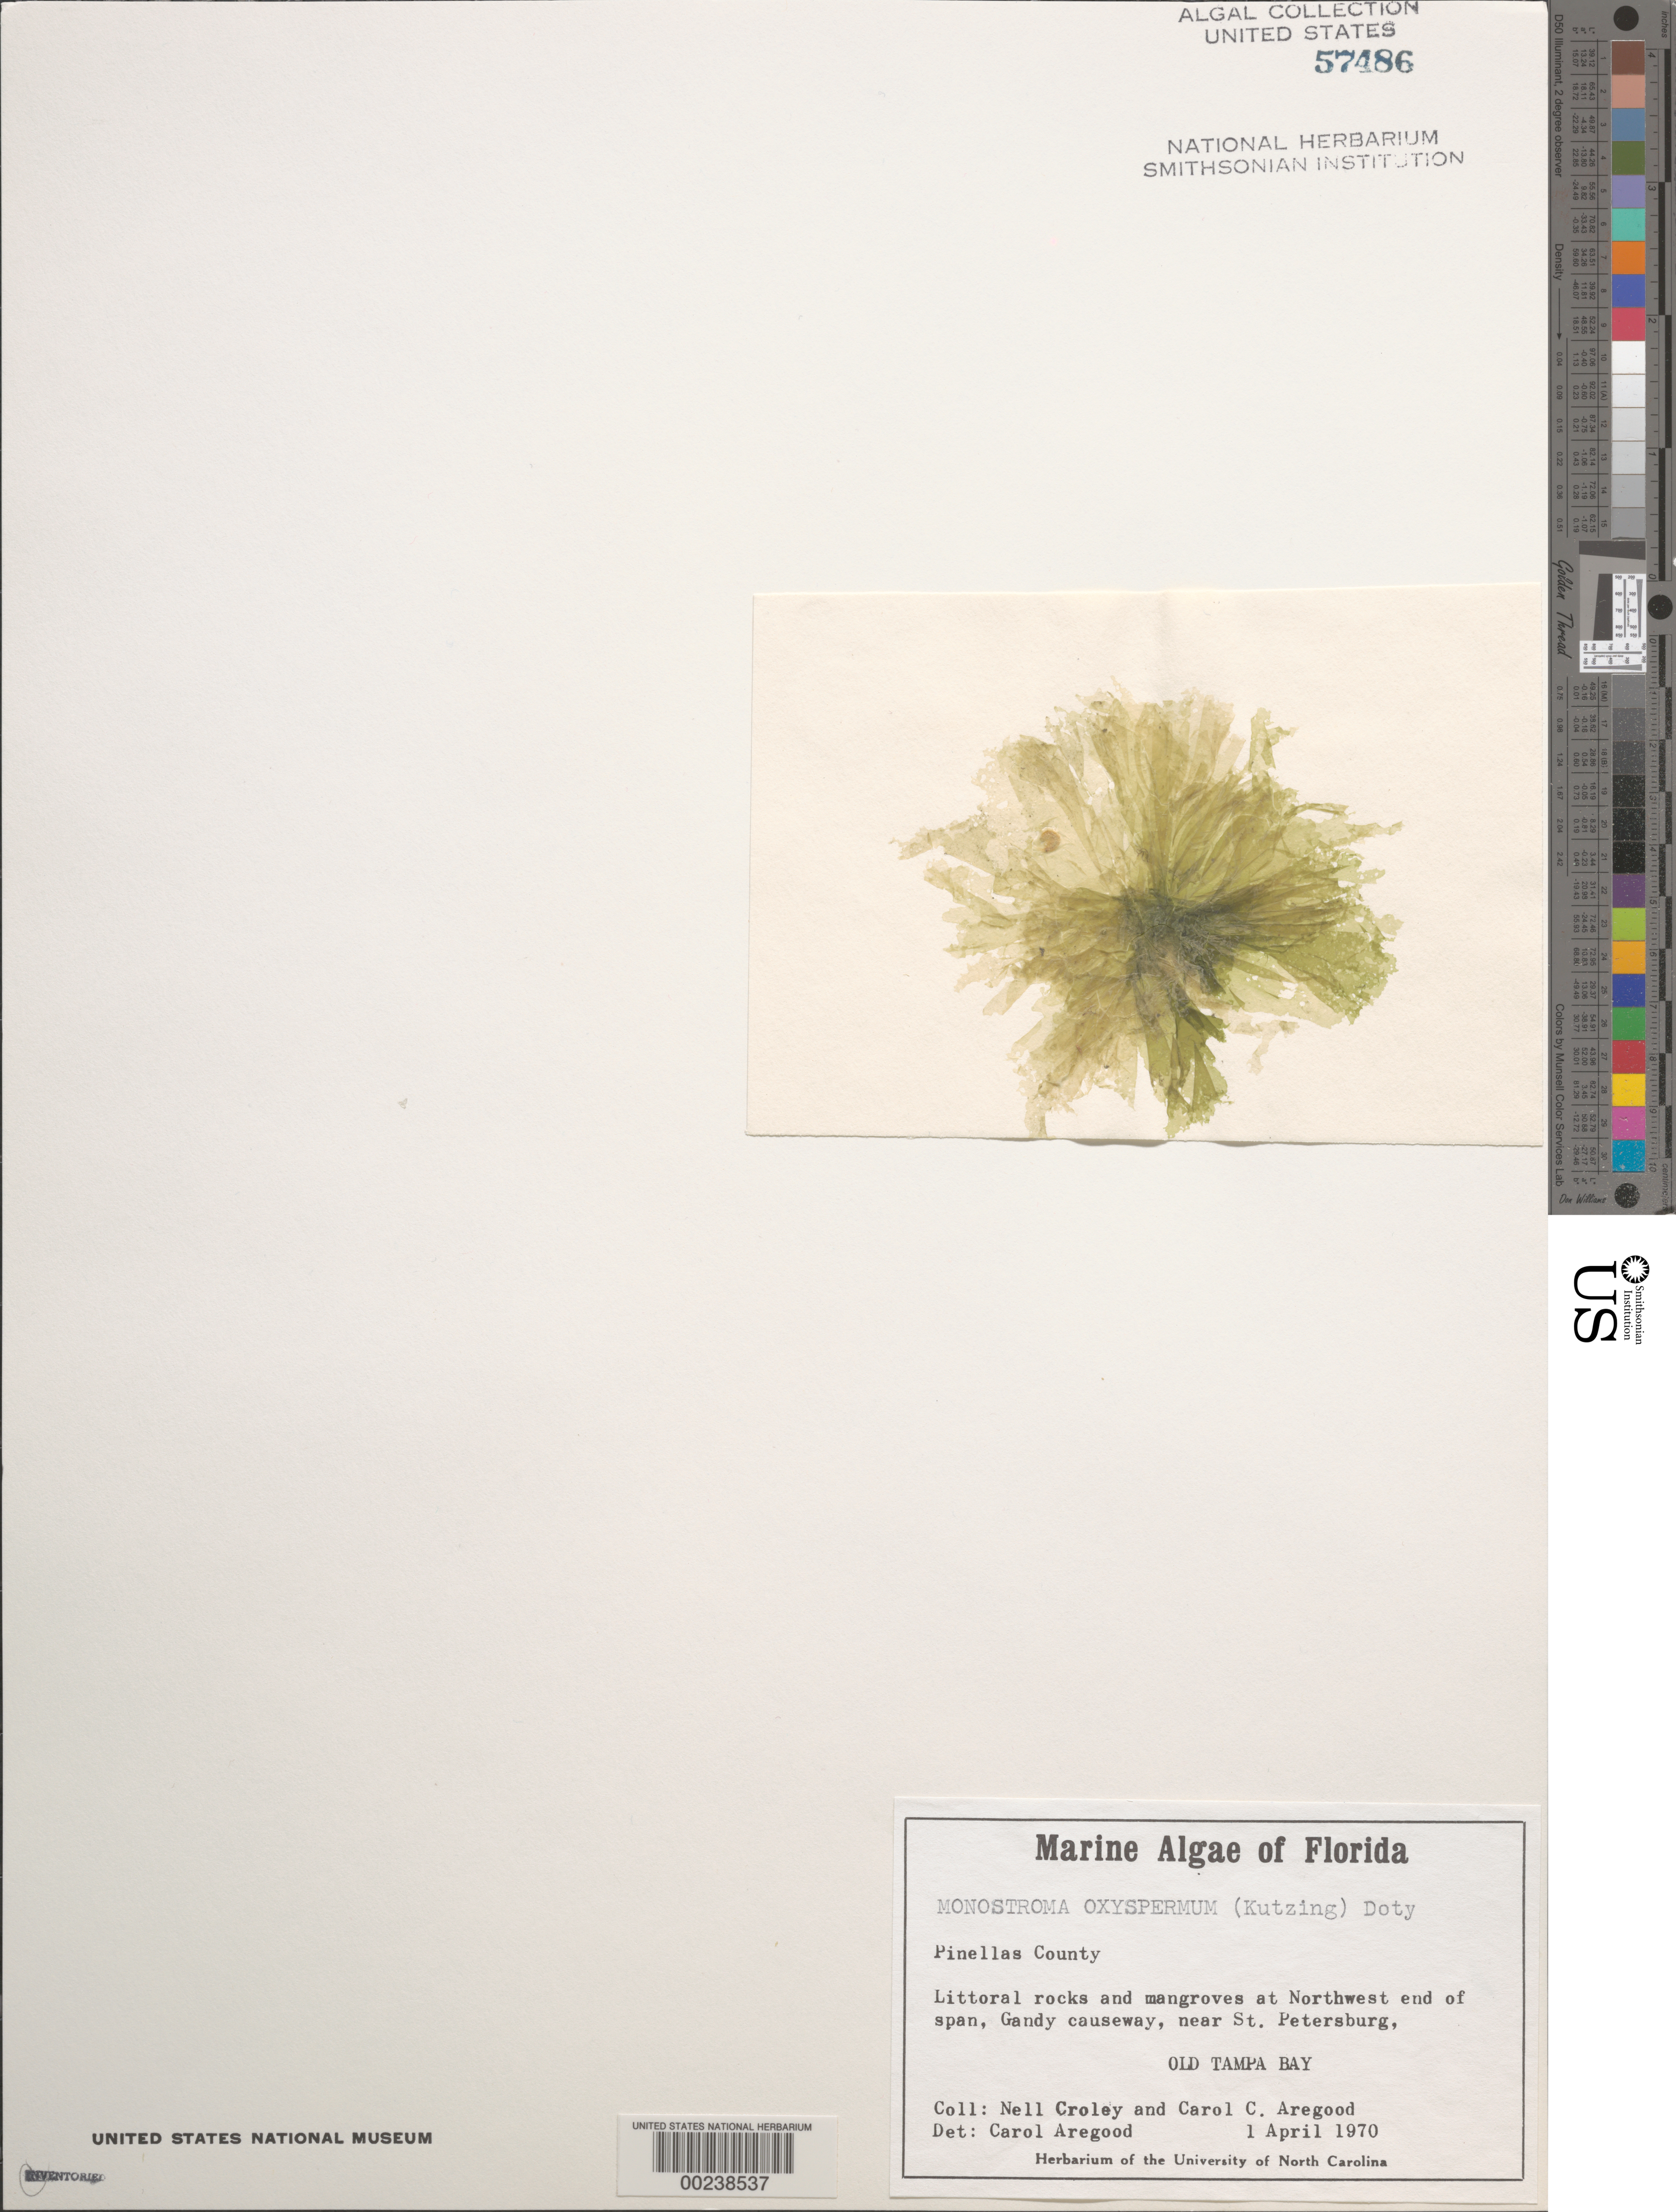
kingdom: Plantae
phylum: Chlorophyta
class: Ulvophyceae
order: Ulvales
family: Gayraliaceae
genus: Gayralia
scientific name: Gayralia oxysperma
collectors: N. Croley & C. Aregood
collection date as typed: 01 Apr 1970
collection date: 1970-04-01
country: United States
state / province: Florida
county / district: Pinellas County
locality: Old Tampa Bay, Gandy Causeway, near St. Petersburg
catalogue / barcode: US 57486